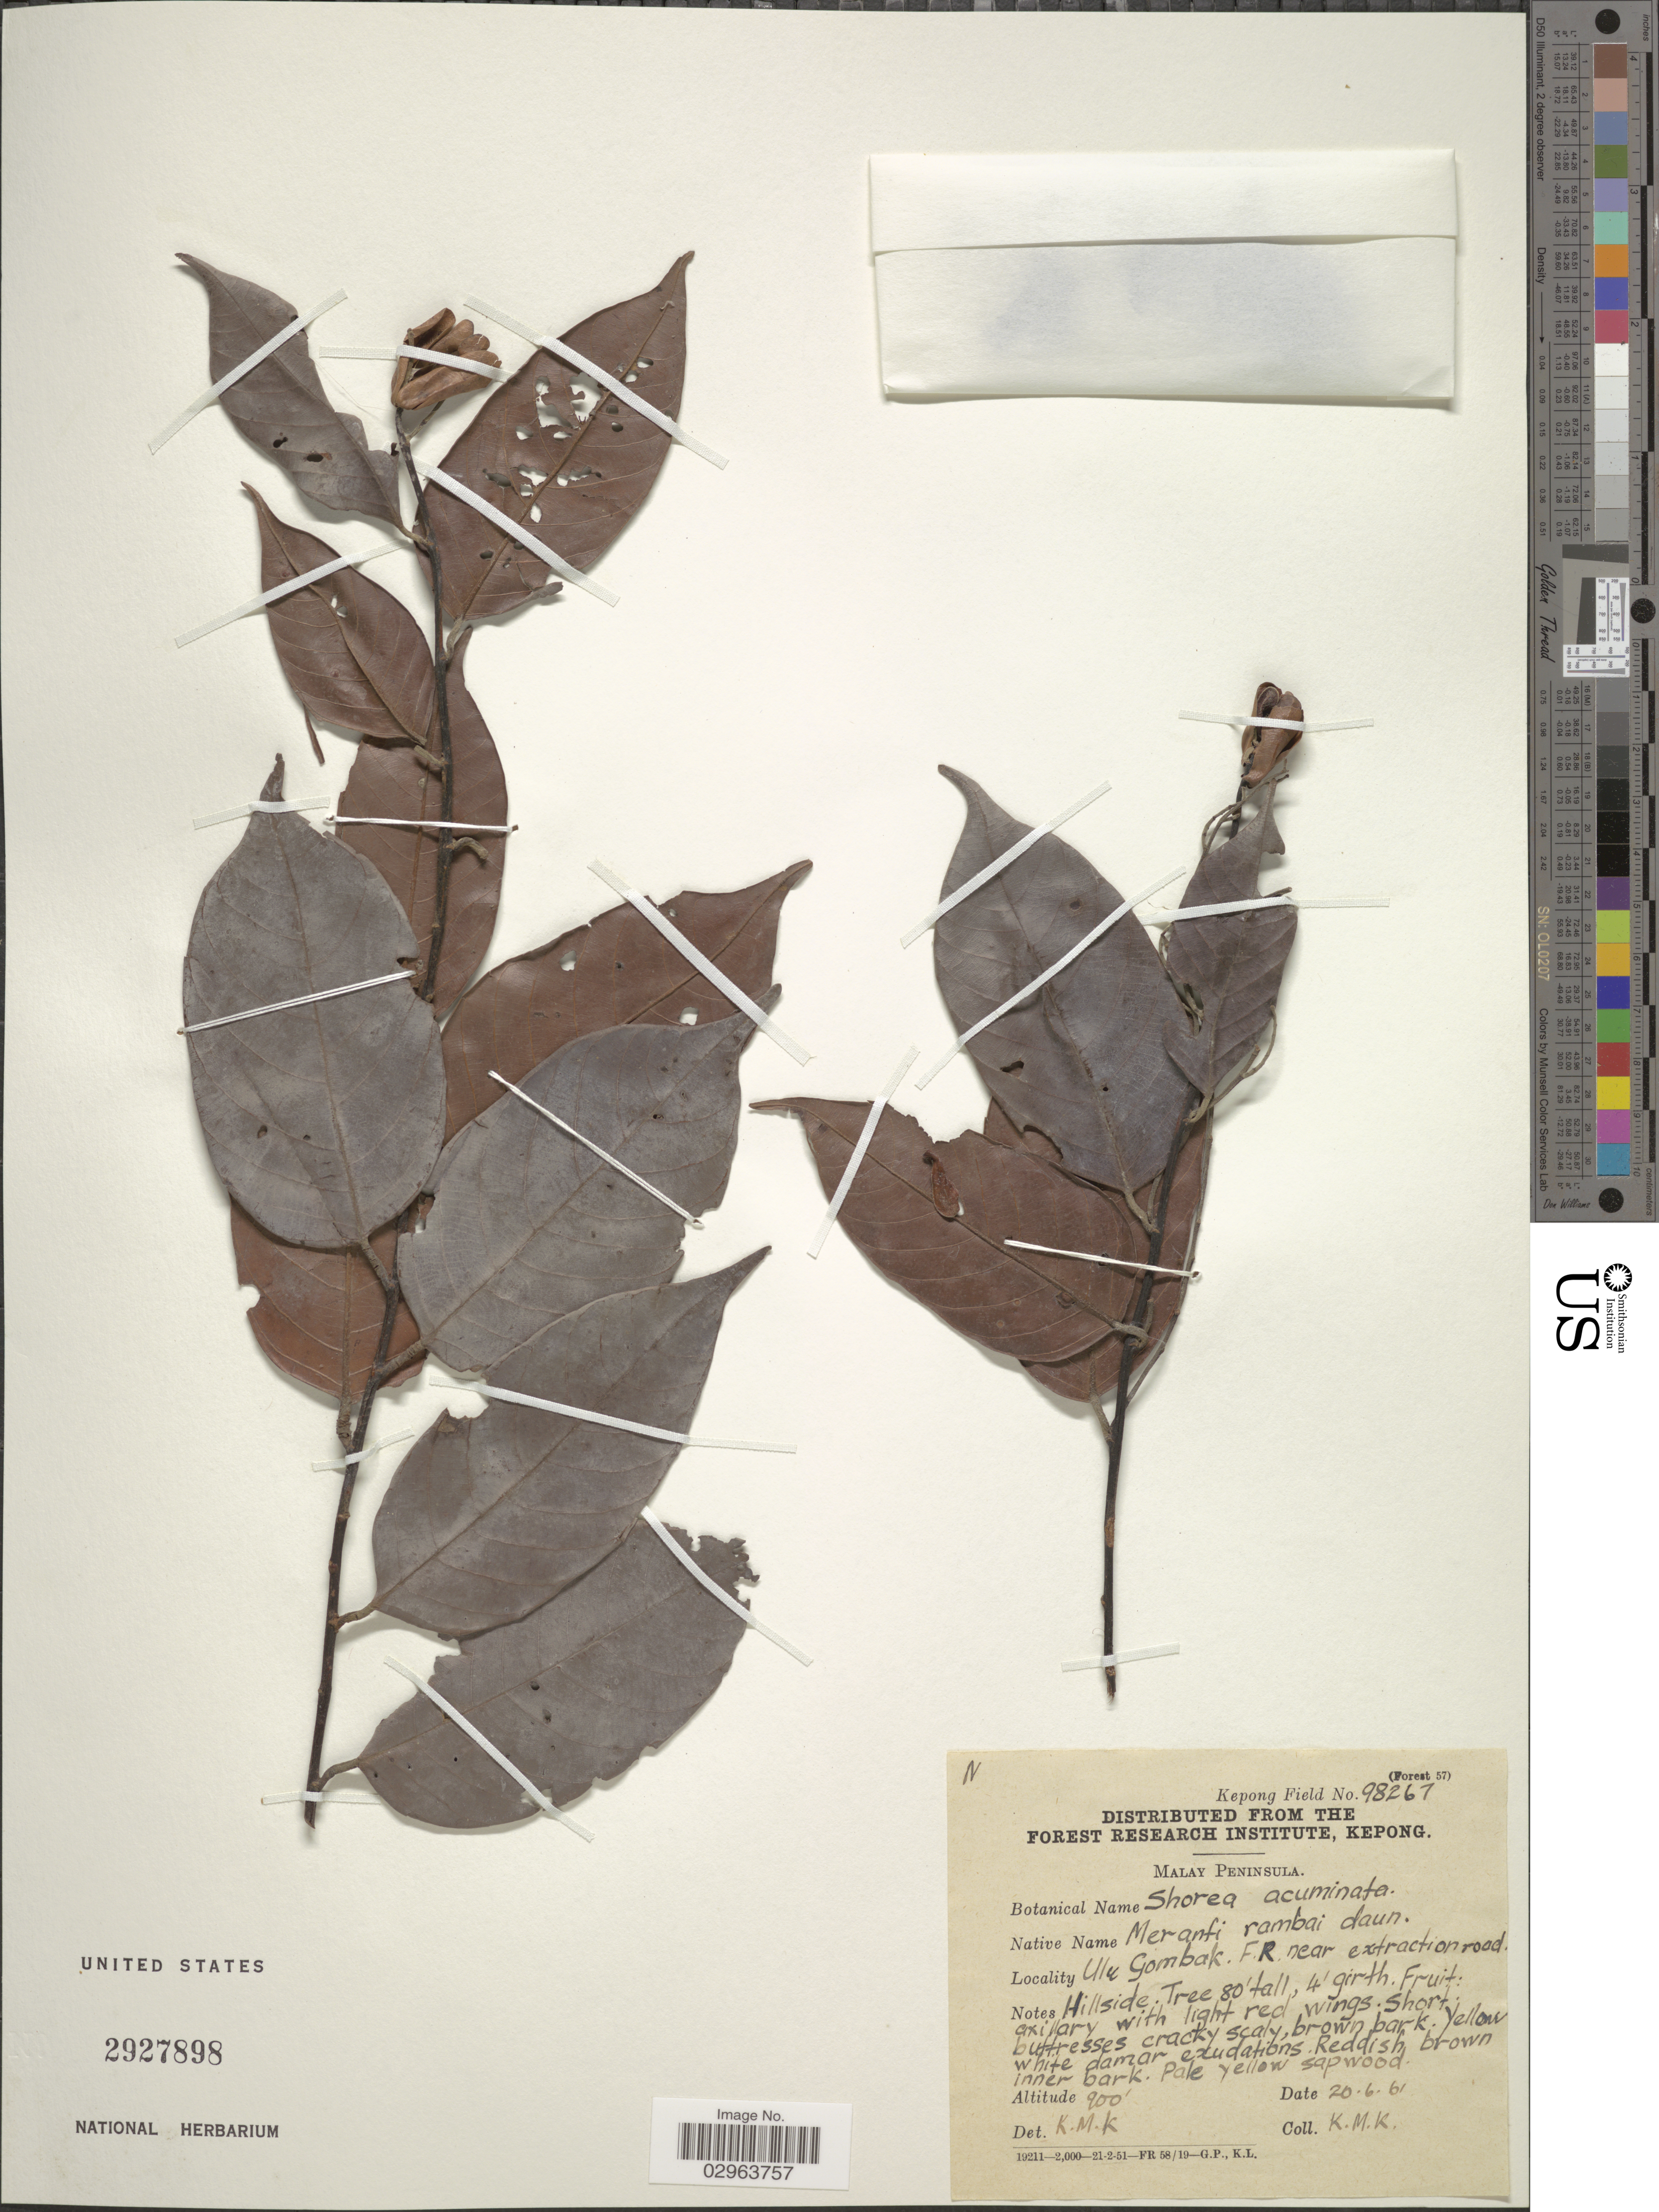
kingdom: Plantae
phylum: Tracheophyta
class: Magnoliopsida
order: Malvales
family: Dipterocarpaceae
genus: Rubroshorea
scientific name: Rubroshorea acuminata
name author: (Dyer) P.S. Ashton & J. Heck.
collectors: K. M. K.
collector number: Kepong Field 98267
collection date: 1961-06-20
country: Malaysia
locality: Malay Peninsula. Ulu Gombak. F.R. near extraction road.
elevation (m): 274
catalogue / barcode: US 2927898